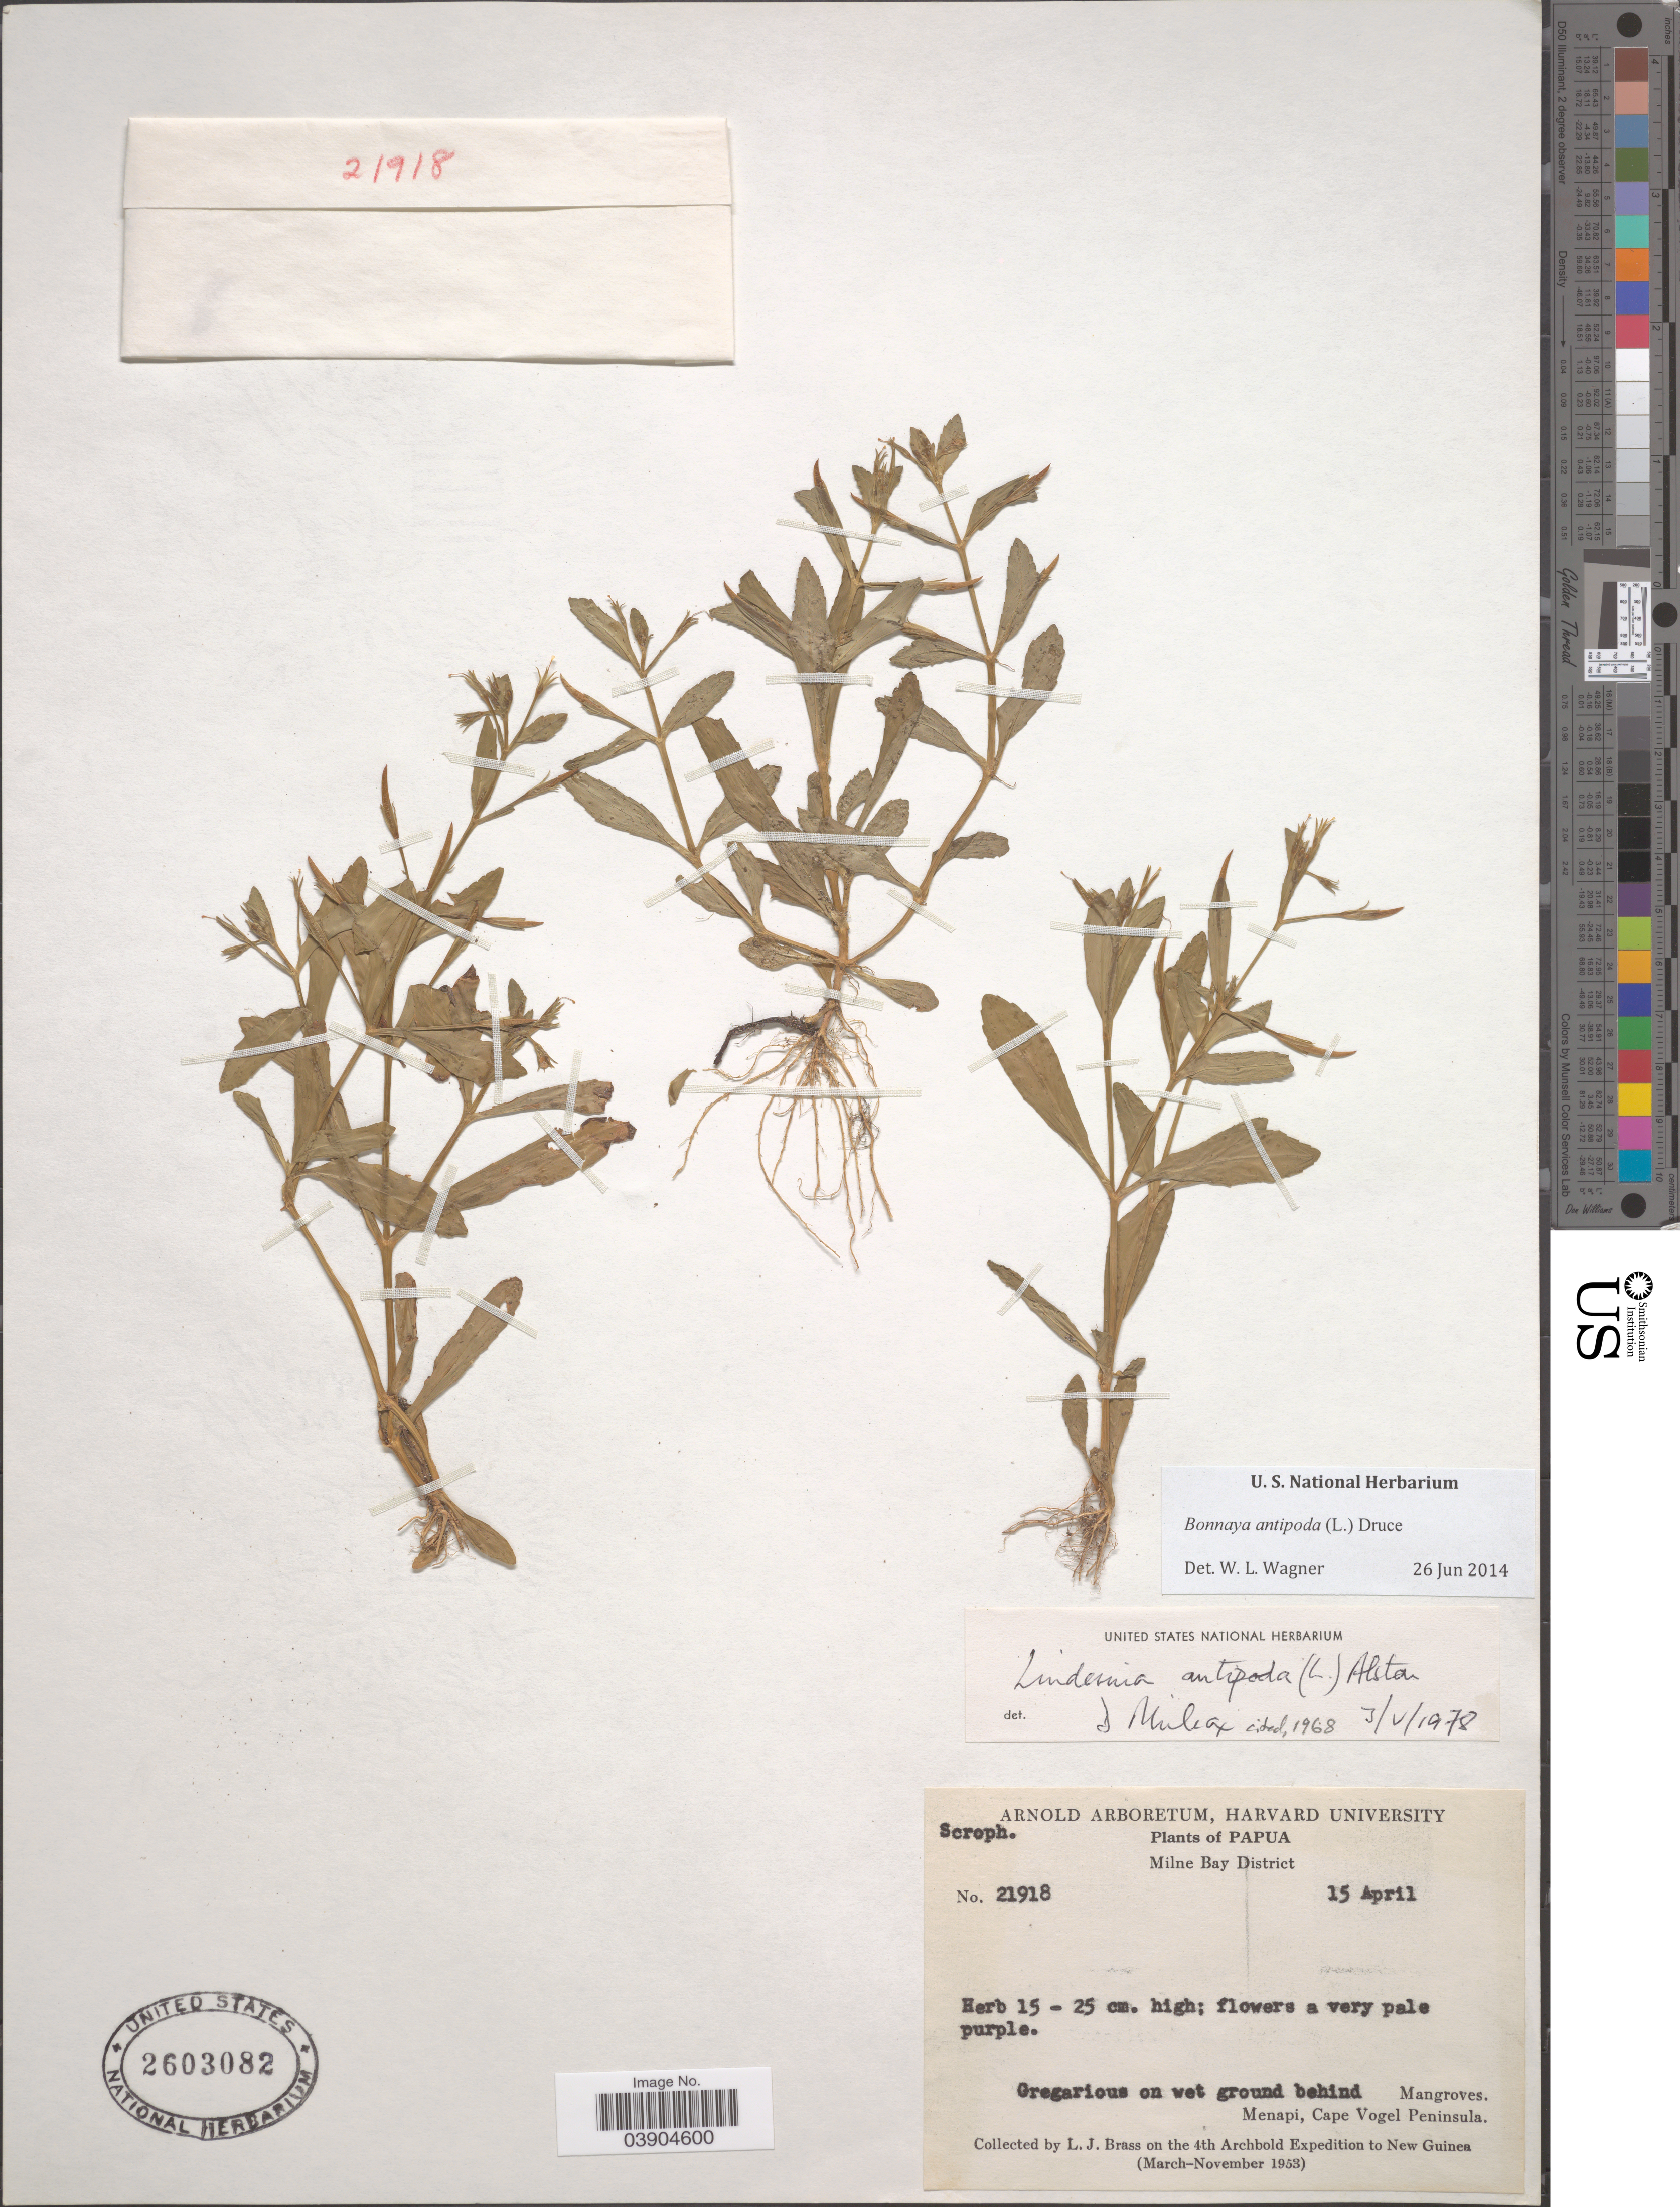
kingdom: Plantae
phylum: Tracheophyta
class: Magnoliopsida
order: Lamiales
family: Linderniaceae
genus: Lindernia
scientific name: Lindernia antipoda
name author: (L.) Alston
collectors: L. J. Brass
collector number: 21918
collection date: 1953-04-15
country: Papua New Guinea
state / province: Milne Bay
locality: Milne bay District. Menapi, Cape Vogel Peninsula. New Guinea.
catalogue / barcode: US 2603082